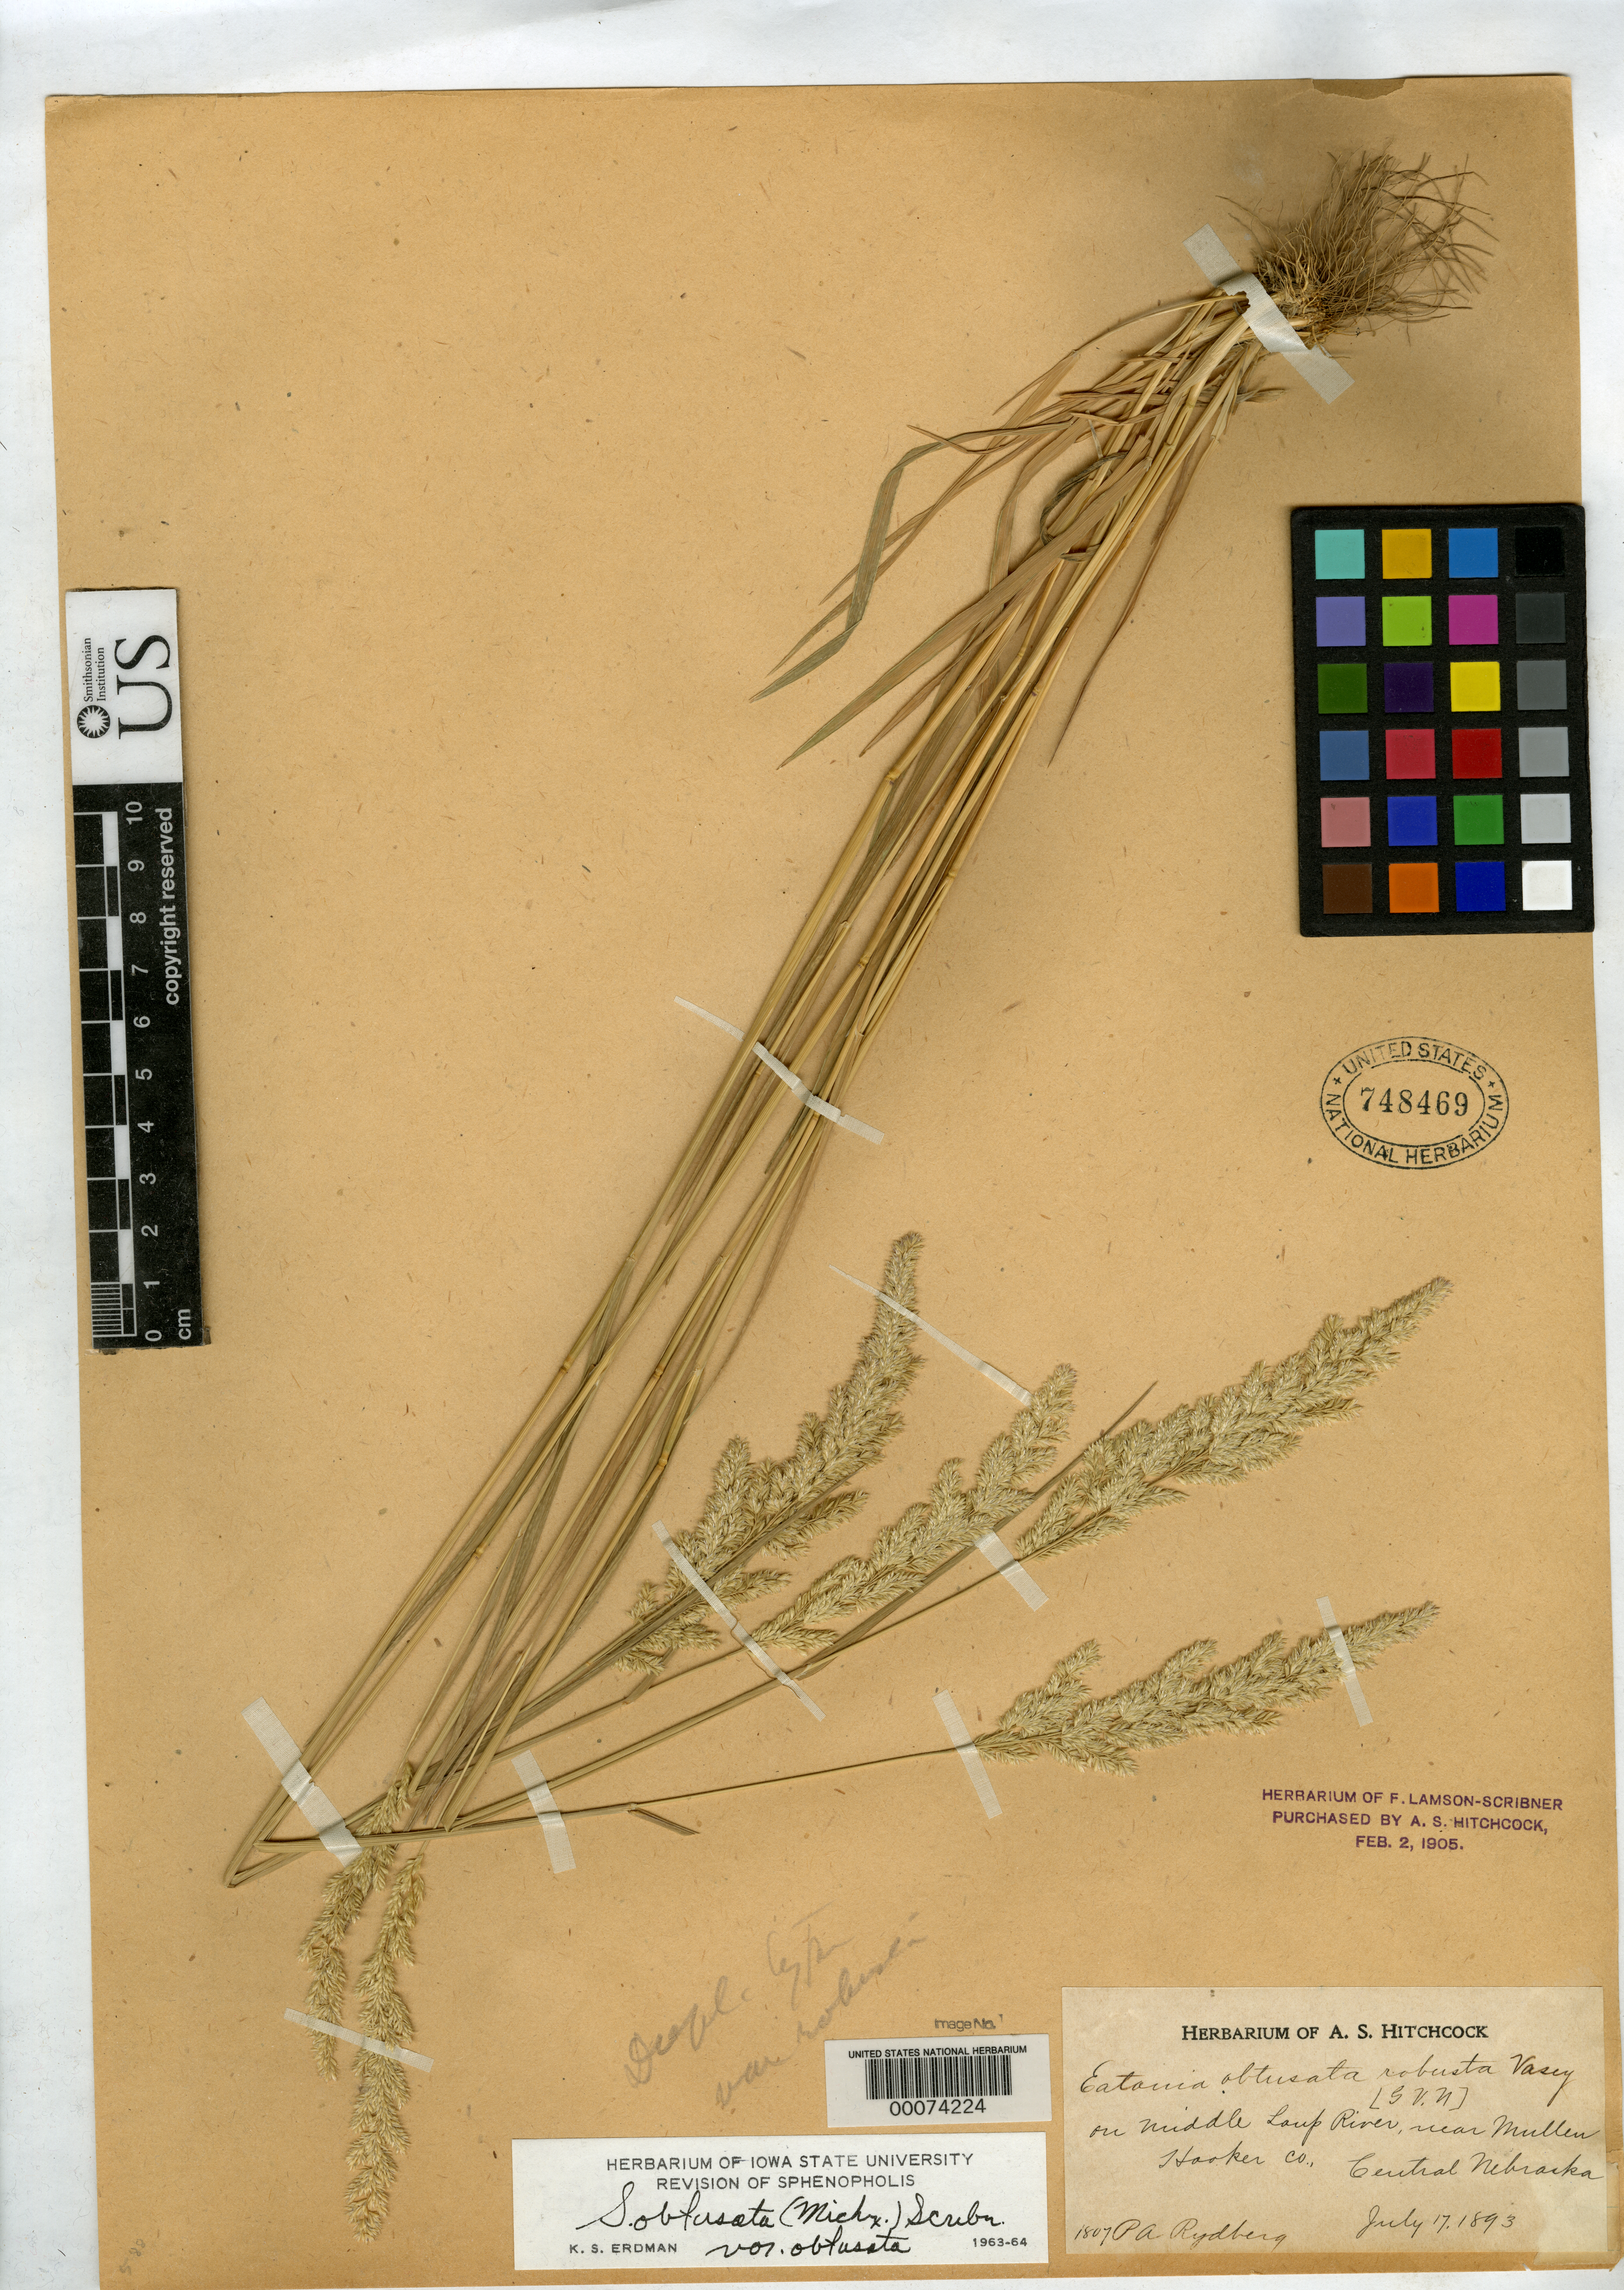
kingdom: Plantae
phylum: Tracheophyta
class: Liliopsida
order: Poales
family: Poaceae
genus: Eatonia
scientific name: Eatonia obtusa var. robusta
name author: Vasey ex Rydb.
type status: Isotype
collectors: P. A. Rydberg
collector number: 1807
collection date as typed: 17 Jul 1893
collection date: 1893-07-17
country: United States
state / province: Nebraska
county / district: Hooker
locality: On Middle Loup River, near Mullen.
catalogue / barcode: US 748469